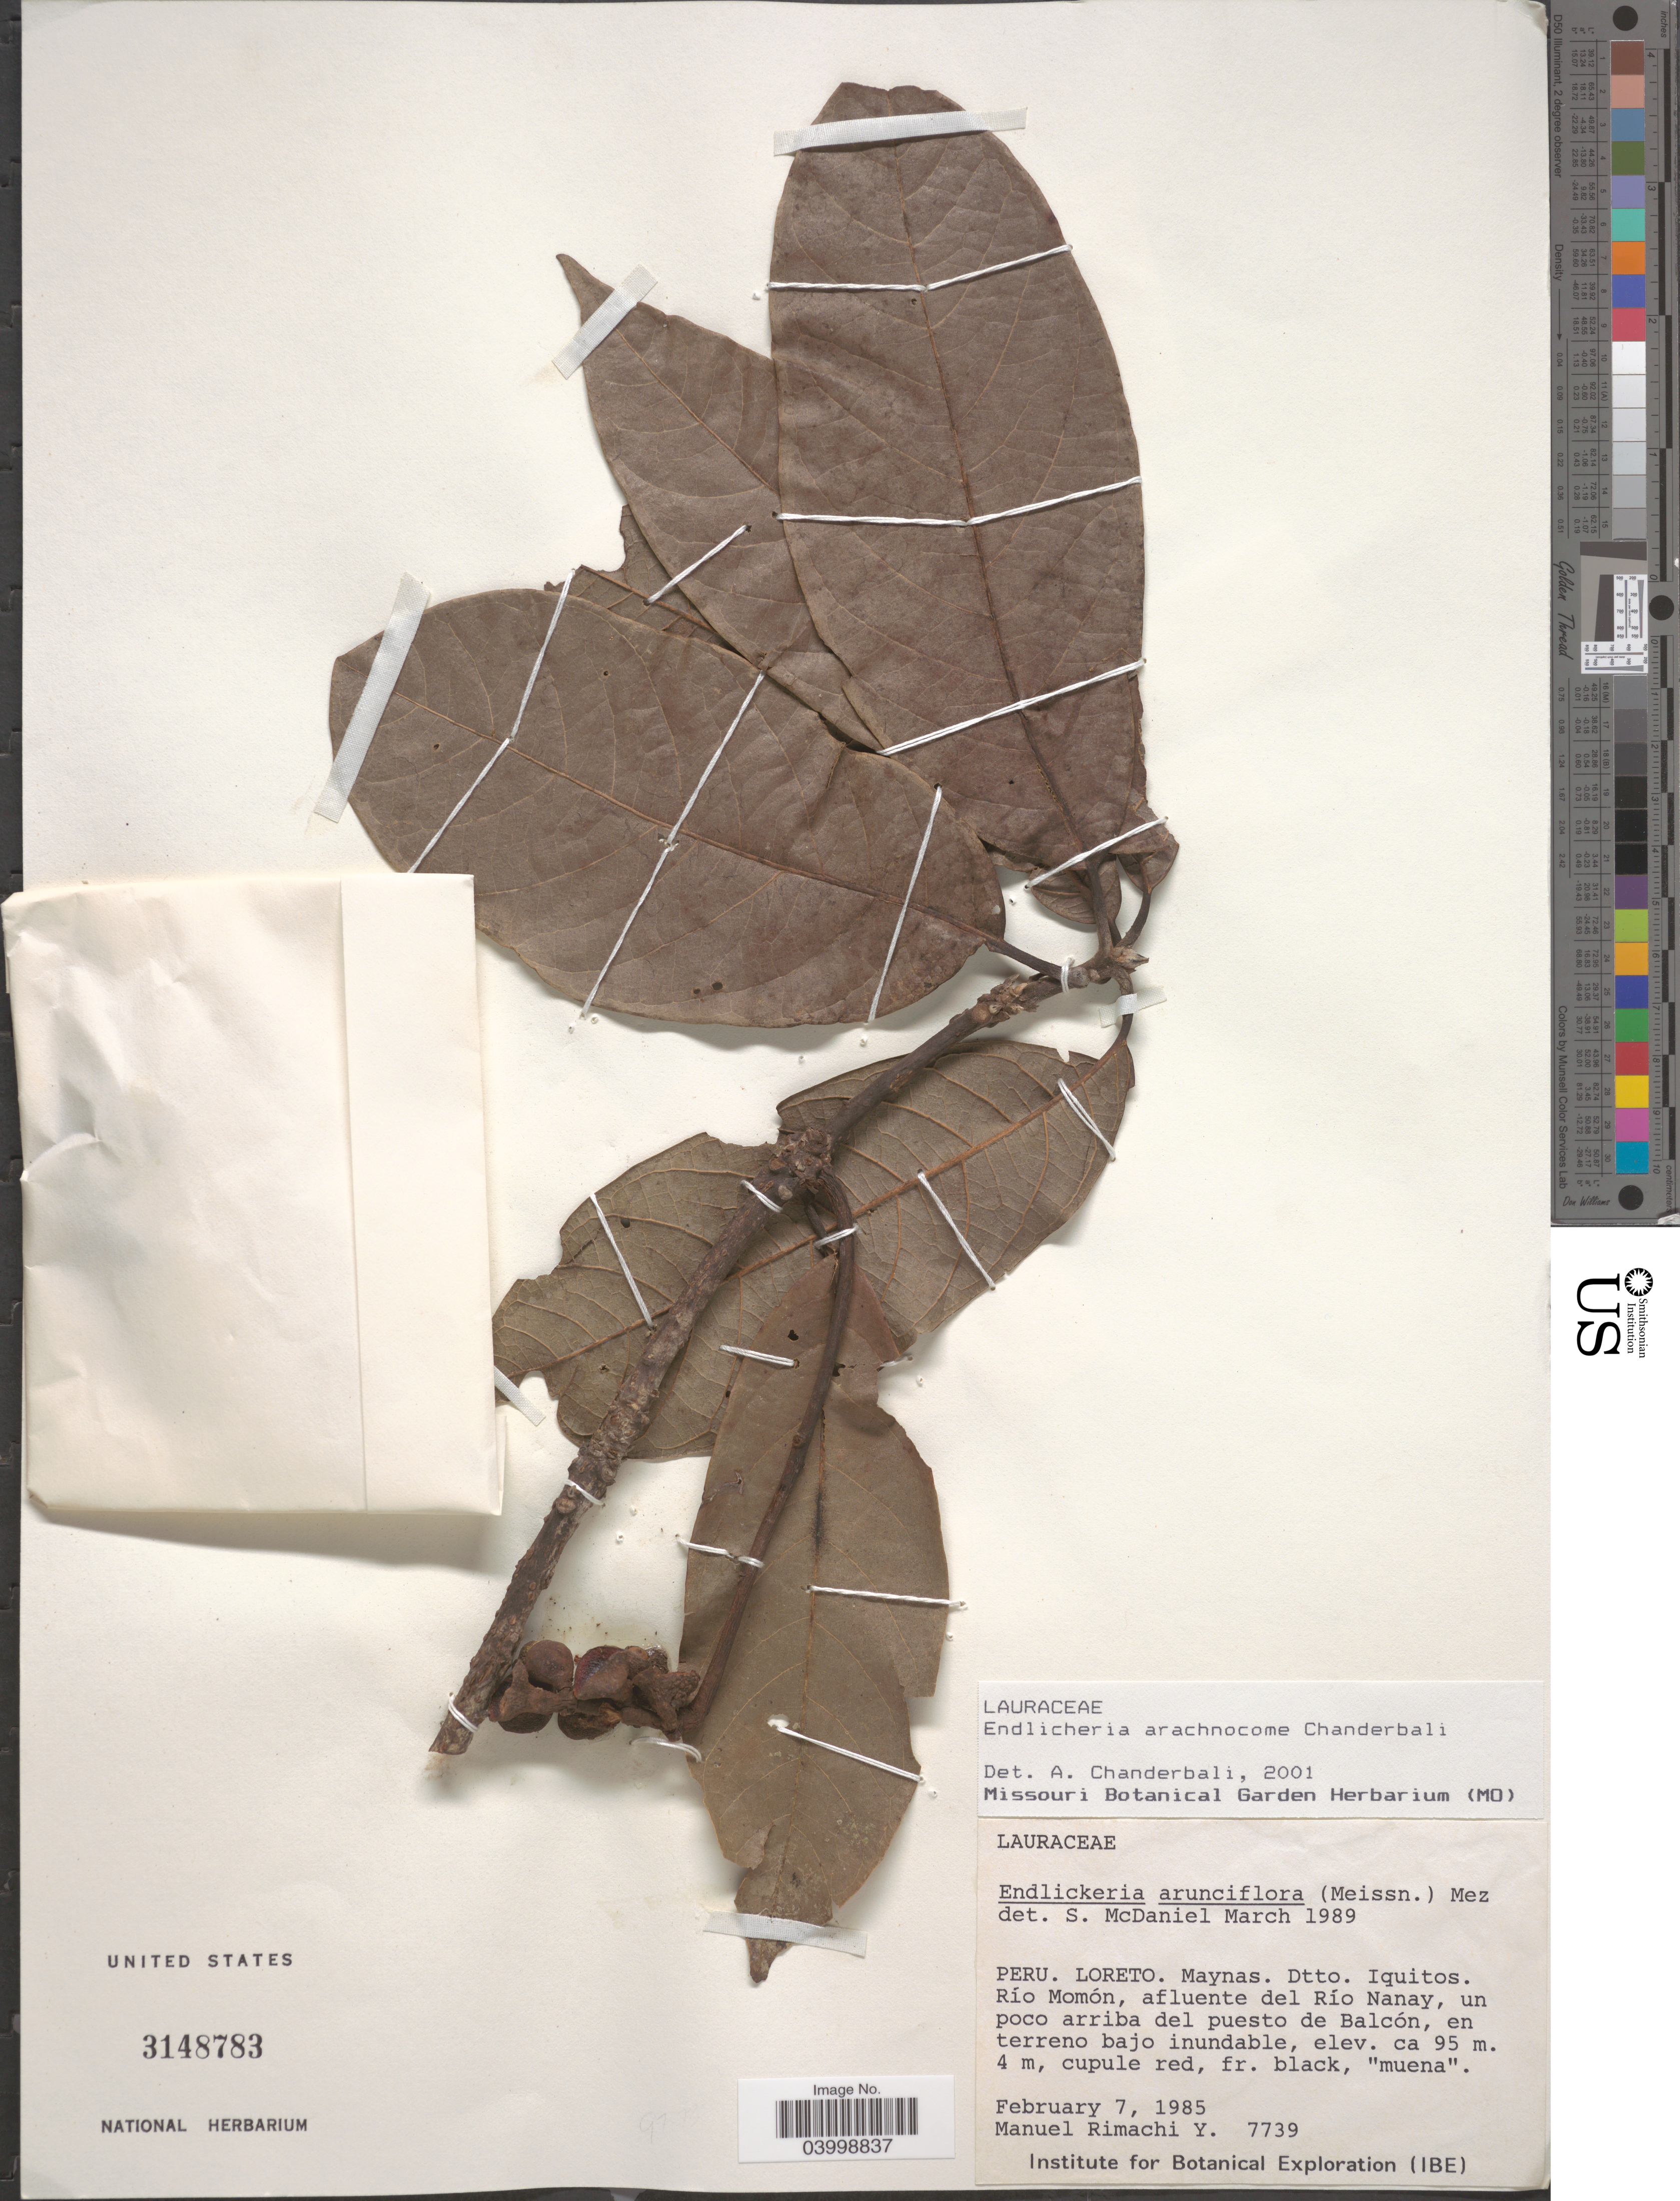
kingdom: Plantae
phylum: Tracheophyta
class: Magnoliopsida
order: Laurales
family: Lauraceae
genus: Endlicheria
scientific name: Endlicheria arachnocome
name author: Chanderb.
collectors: M. Rimachi Y.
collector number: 7739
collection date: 1985-02-07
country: Peru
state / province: Loreto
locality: Maynas. Dtto. Iquitos. Río Momón, afluente del Río Nanay, un poco arriba del puesto de Balcón, en terreno bajo inundable.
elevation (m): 95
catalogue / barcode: US 3148783